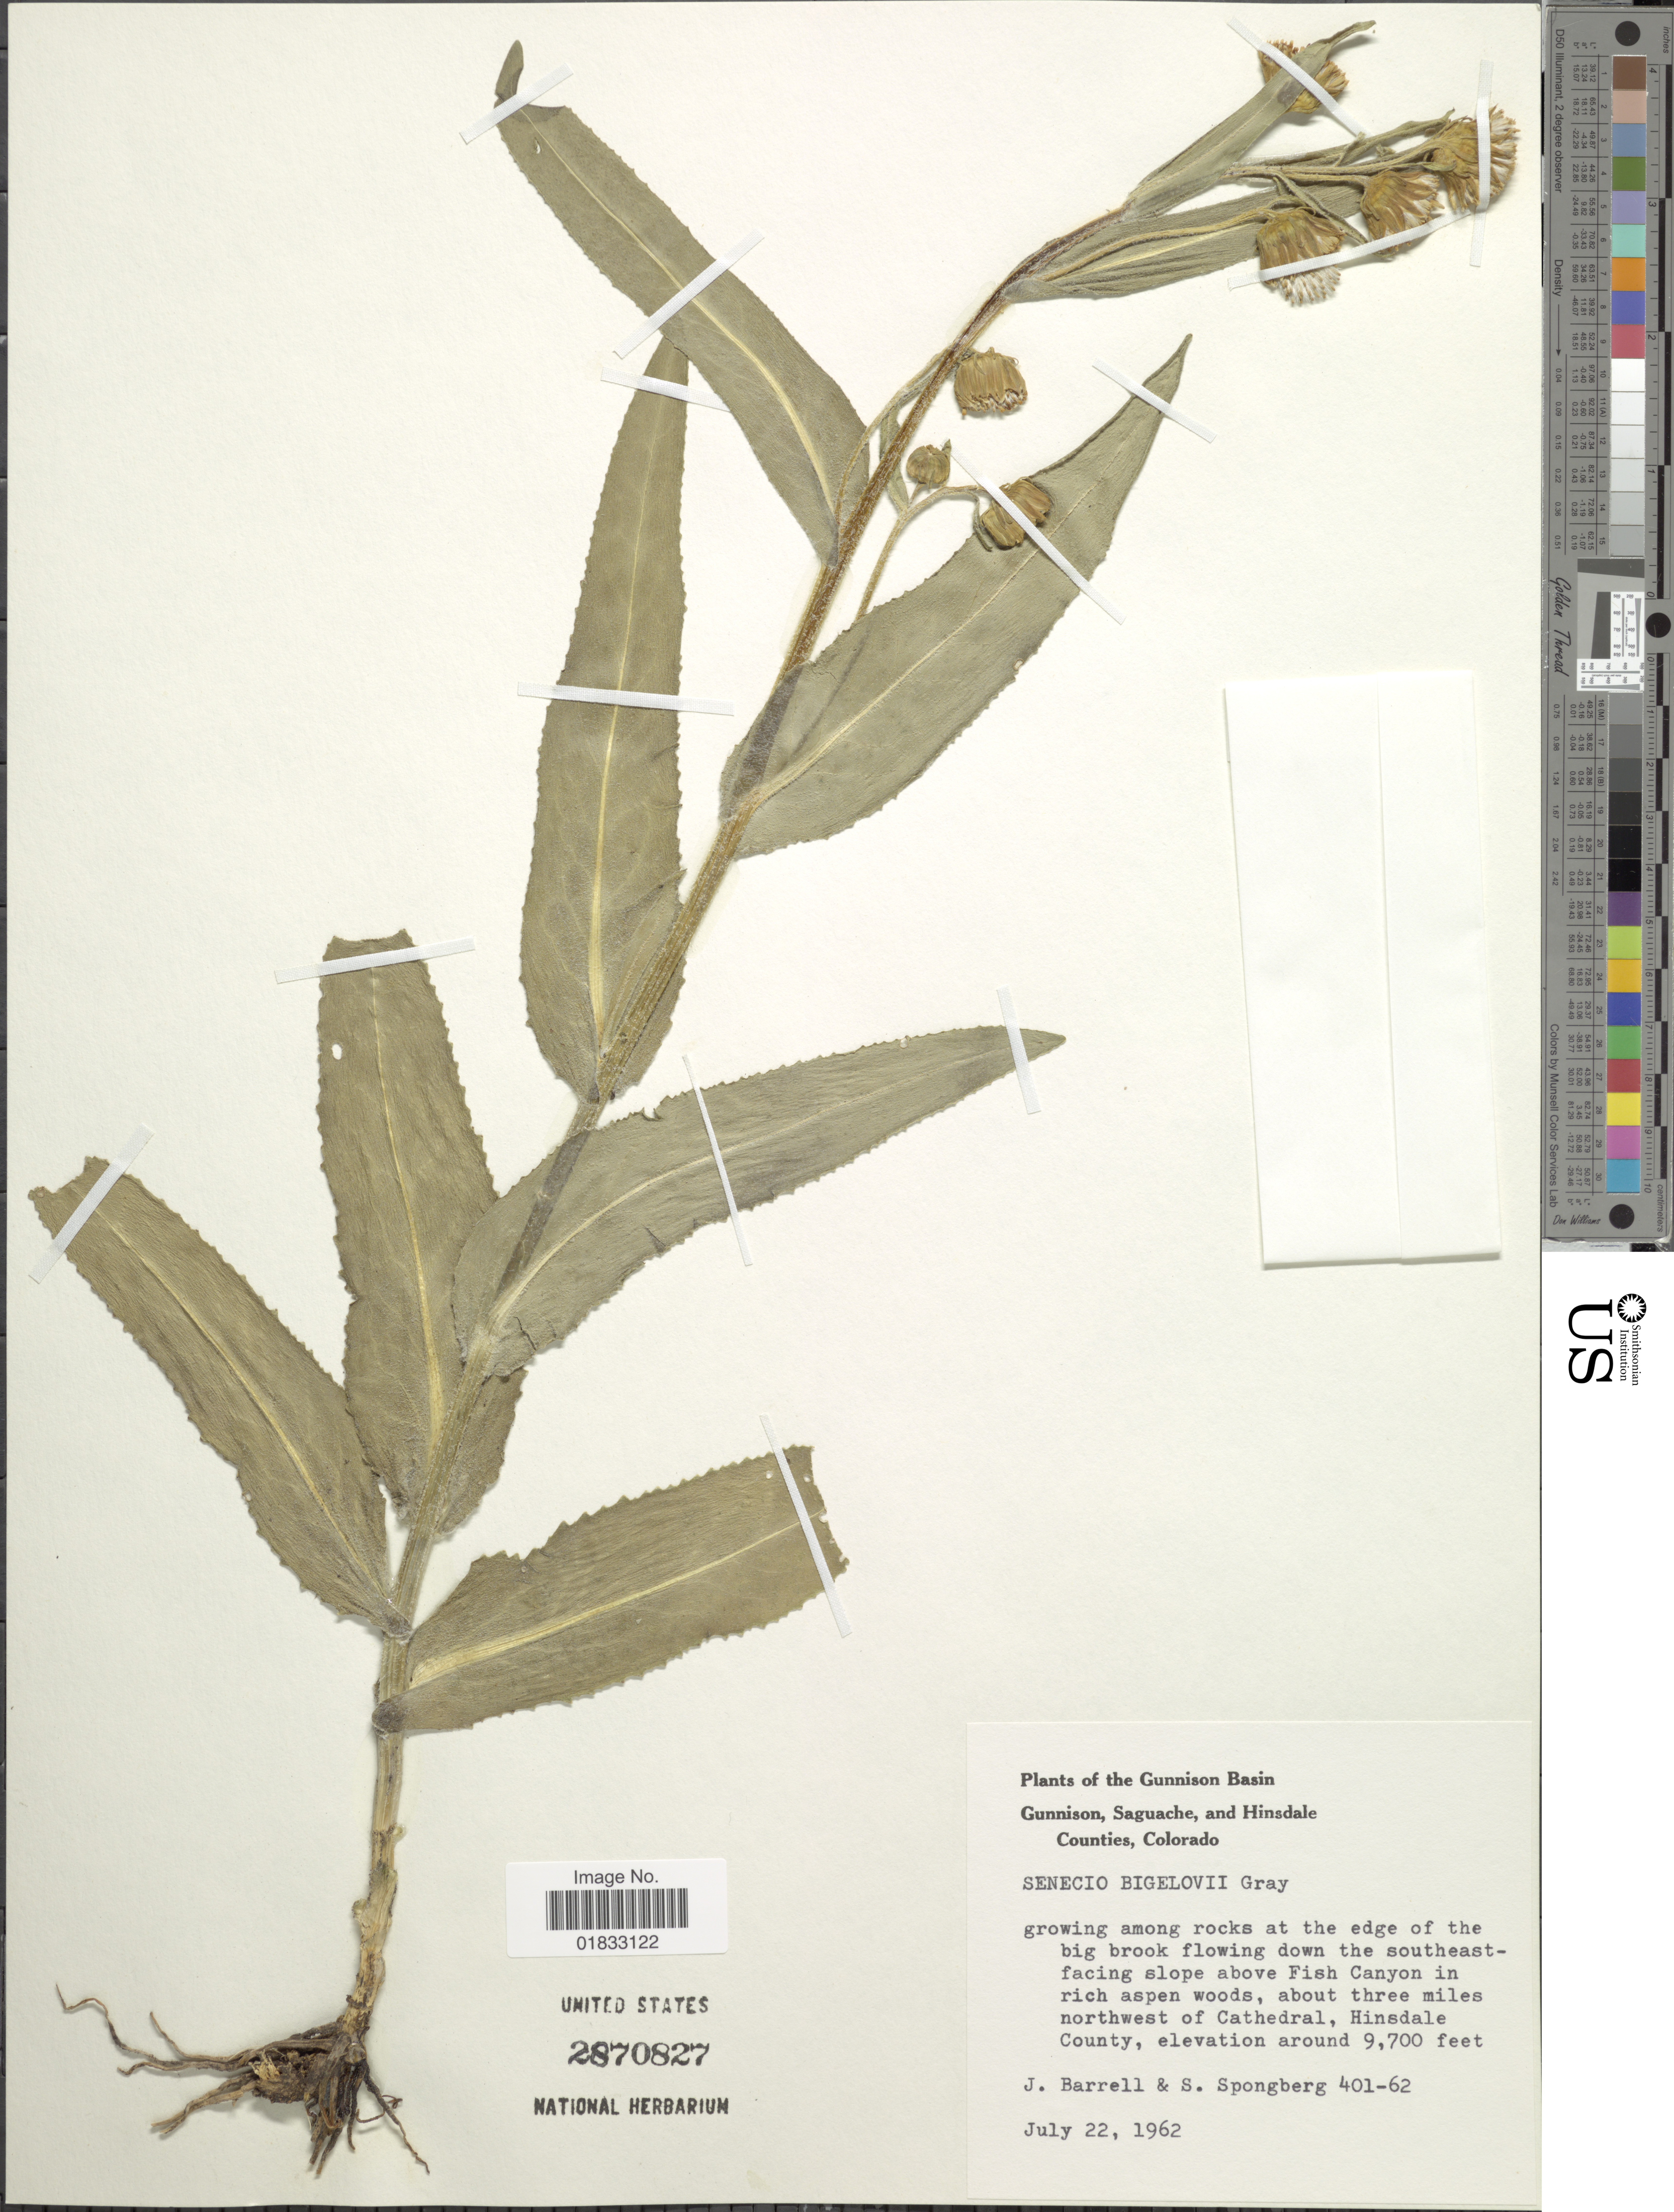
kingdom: Plantae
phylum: Tracheophyta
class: Magnoliopsida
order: Asterales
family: Asteraceae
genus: Senecio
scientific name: Senecio bigelovii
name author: A. Gray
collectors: J. Barrell & S. A.Spongberg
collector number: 401-62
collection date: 1962-07-22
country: United States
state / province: Colorado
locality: Gunnison, Saguache, and Hinsdale Counties, growing among rocks at the edge of the big brook flowing down the southeast facing slope above Fish Canyon in rich aspen woods, about three miles northwest of Cathedral, Hinsdale County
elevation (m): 2957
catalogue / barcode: US 2870827